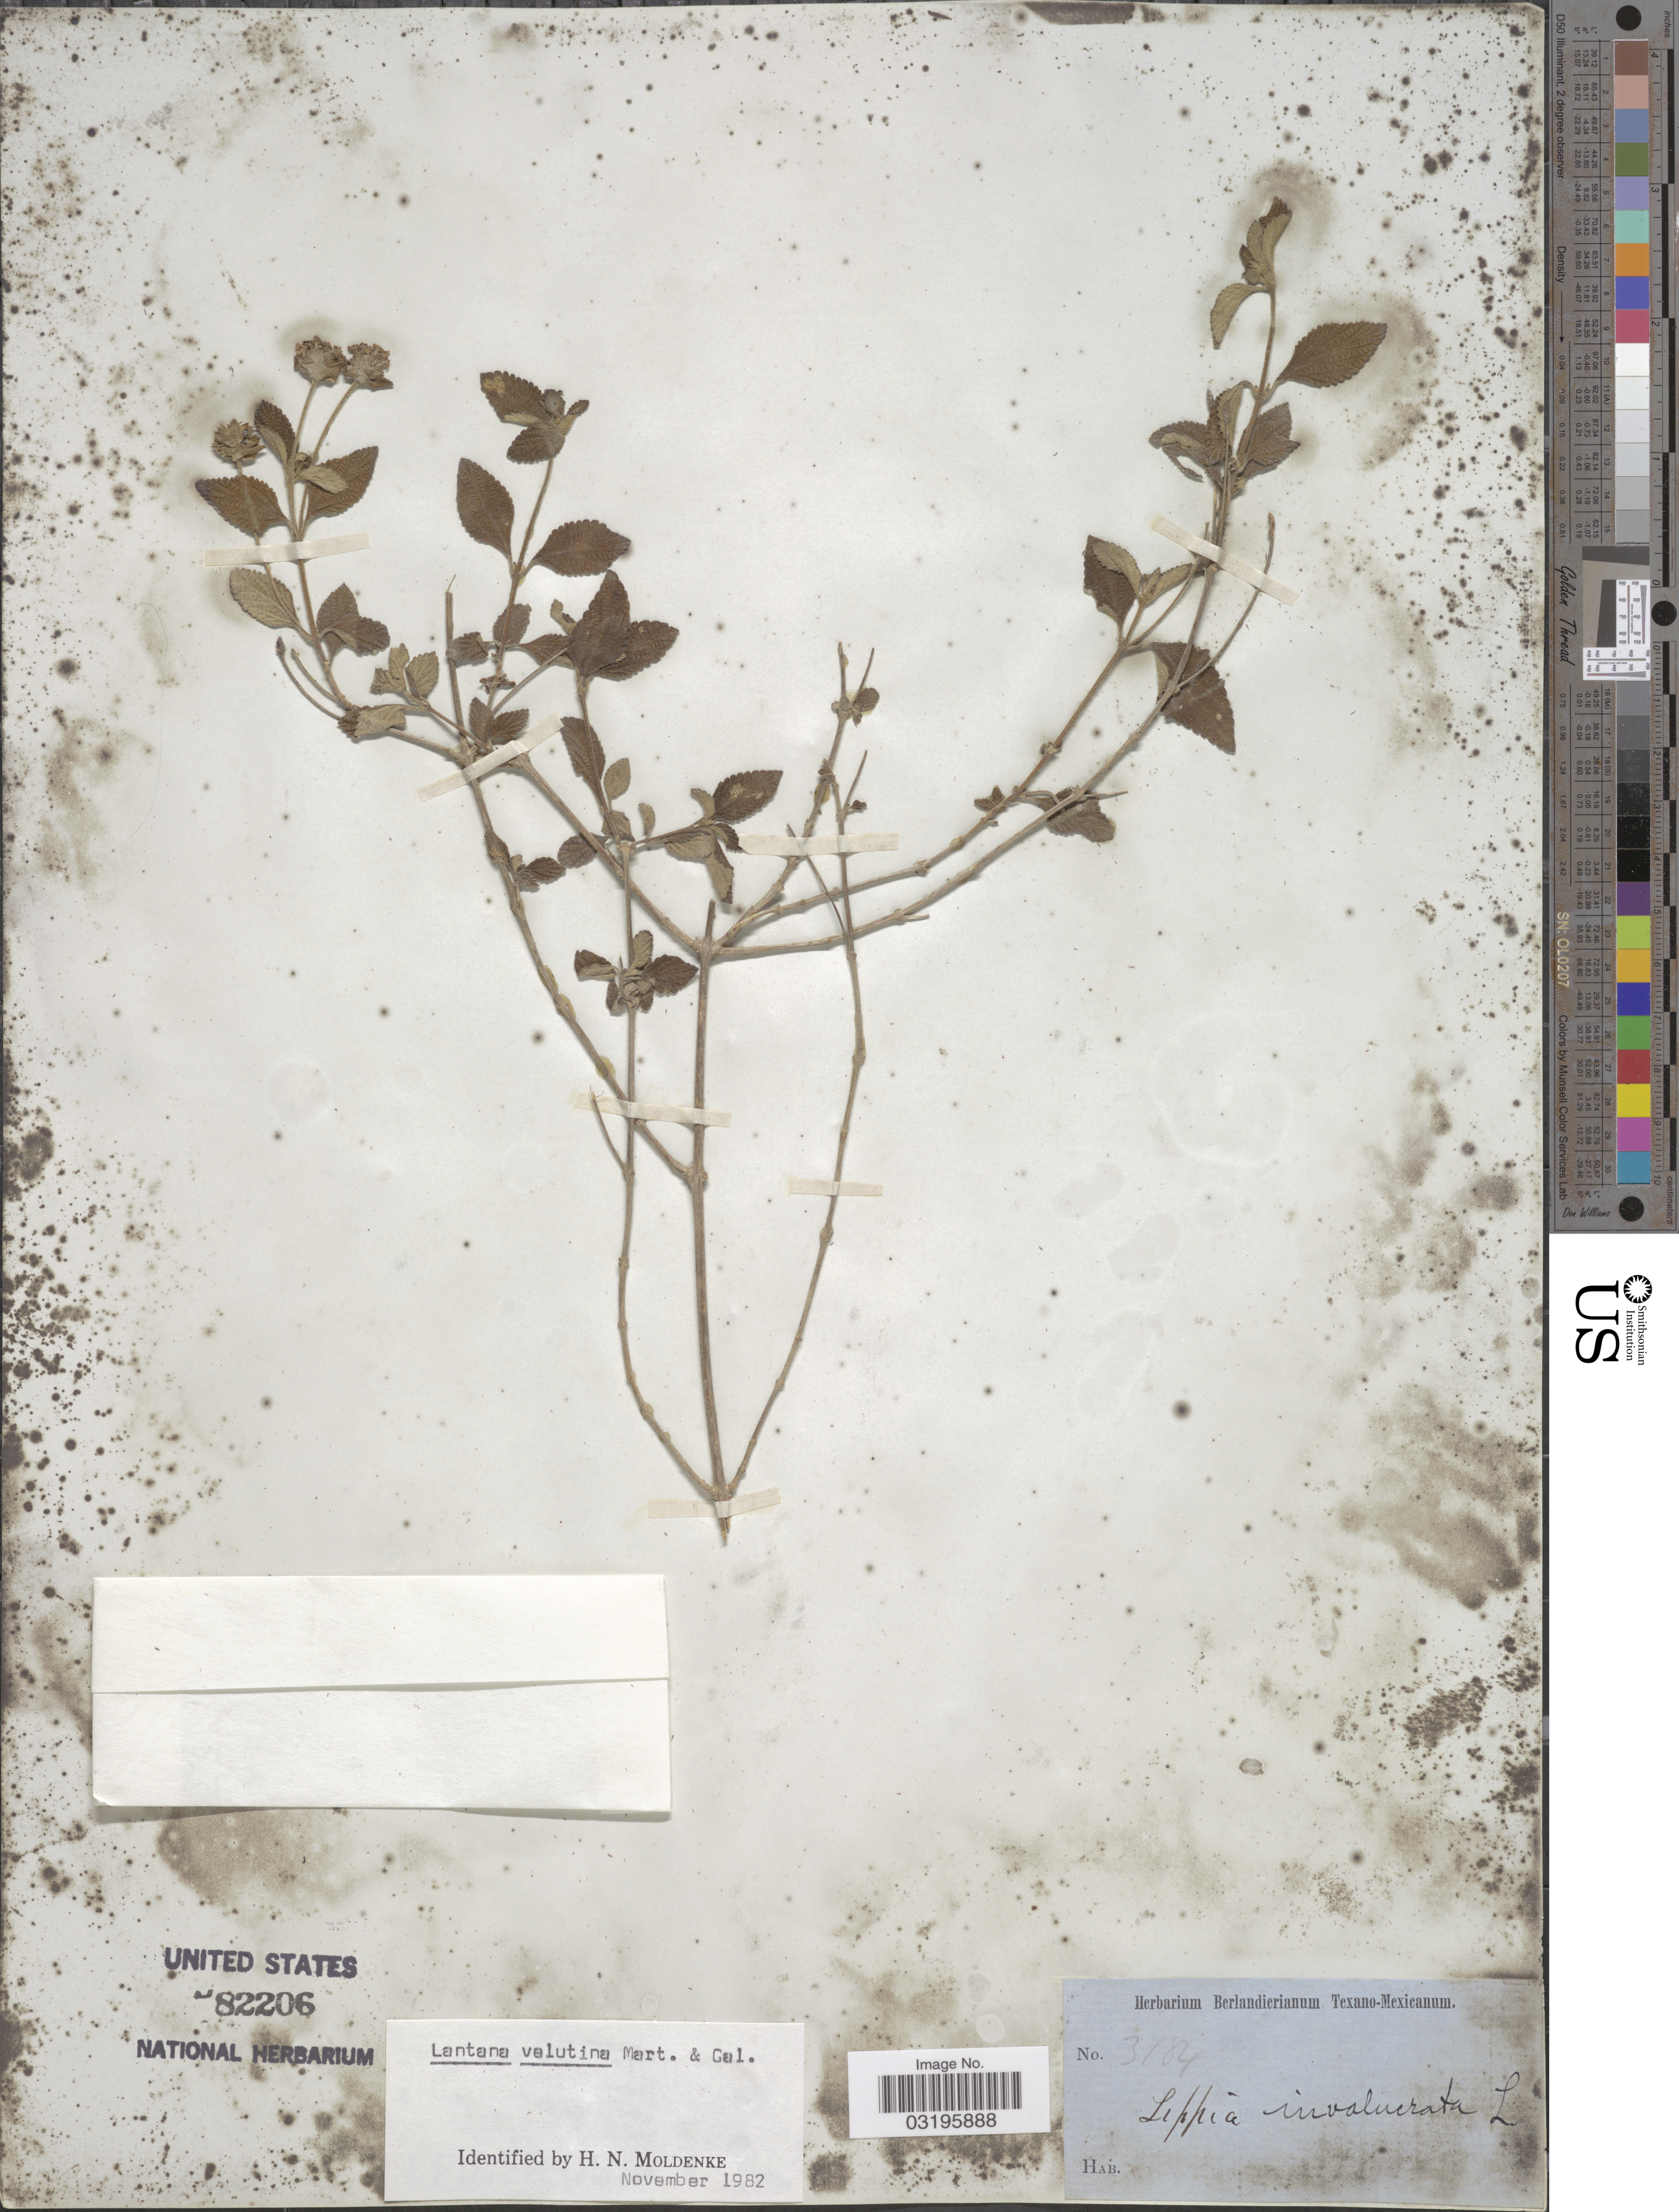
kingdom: Plantae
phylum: Tracheophyta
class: Magnoliopsida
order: Lamiales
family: Verbenaceae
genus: Lantana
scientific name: Lantana velutina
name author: M. Martens & Galeotti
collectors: ex Herb. Berlandierianum Texano-Mexicanum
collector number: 3184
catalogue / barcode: US 82206